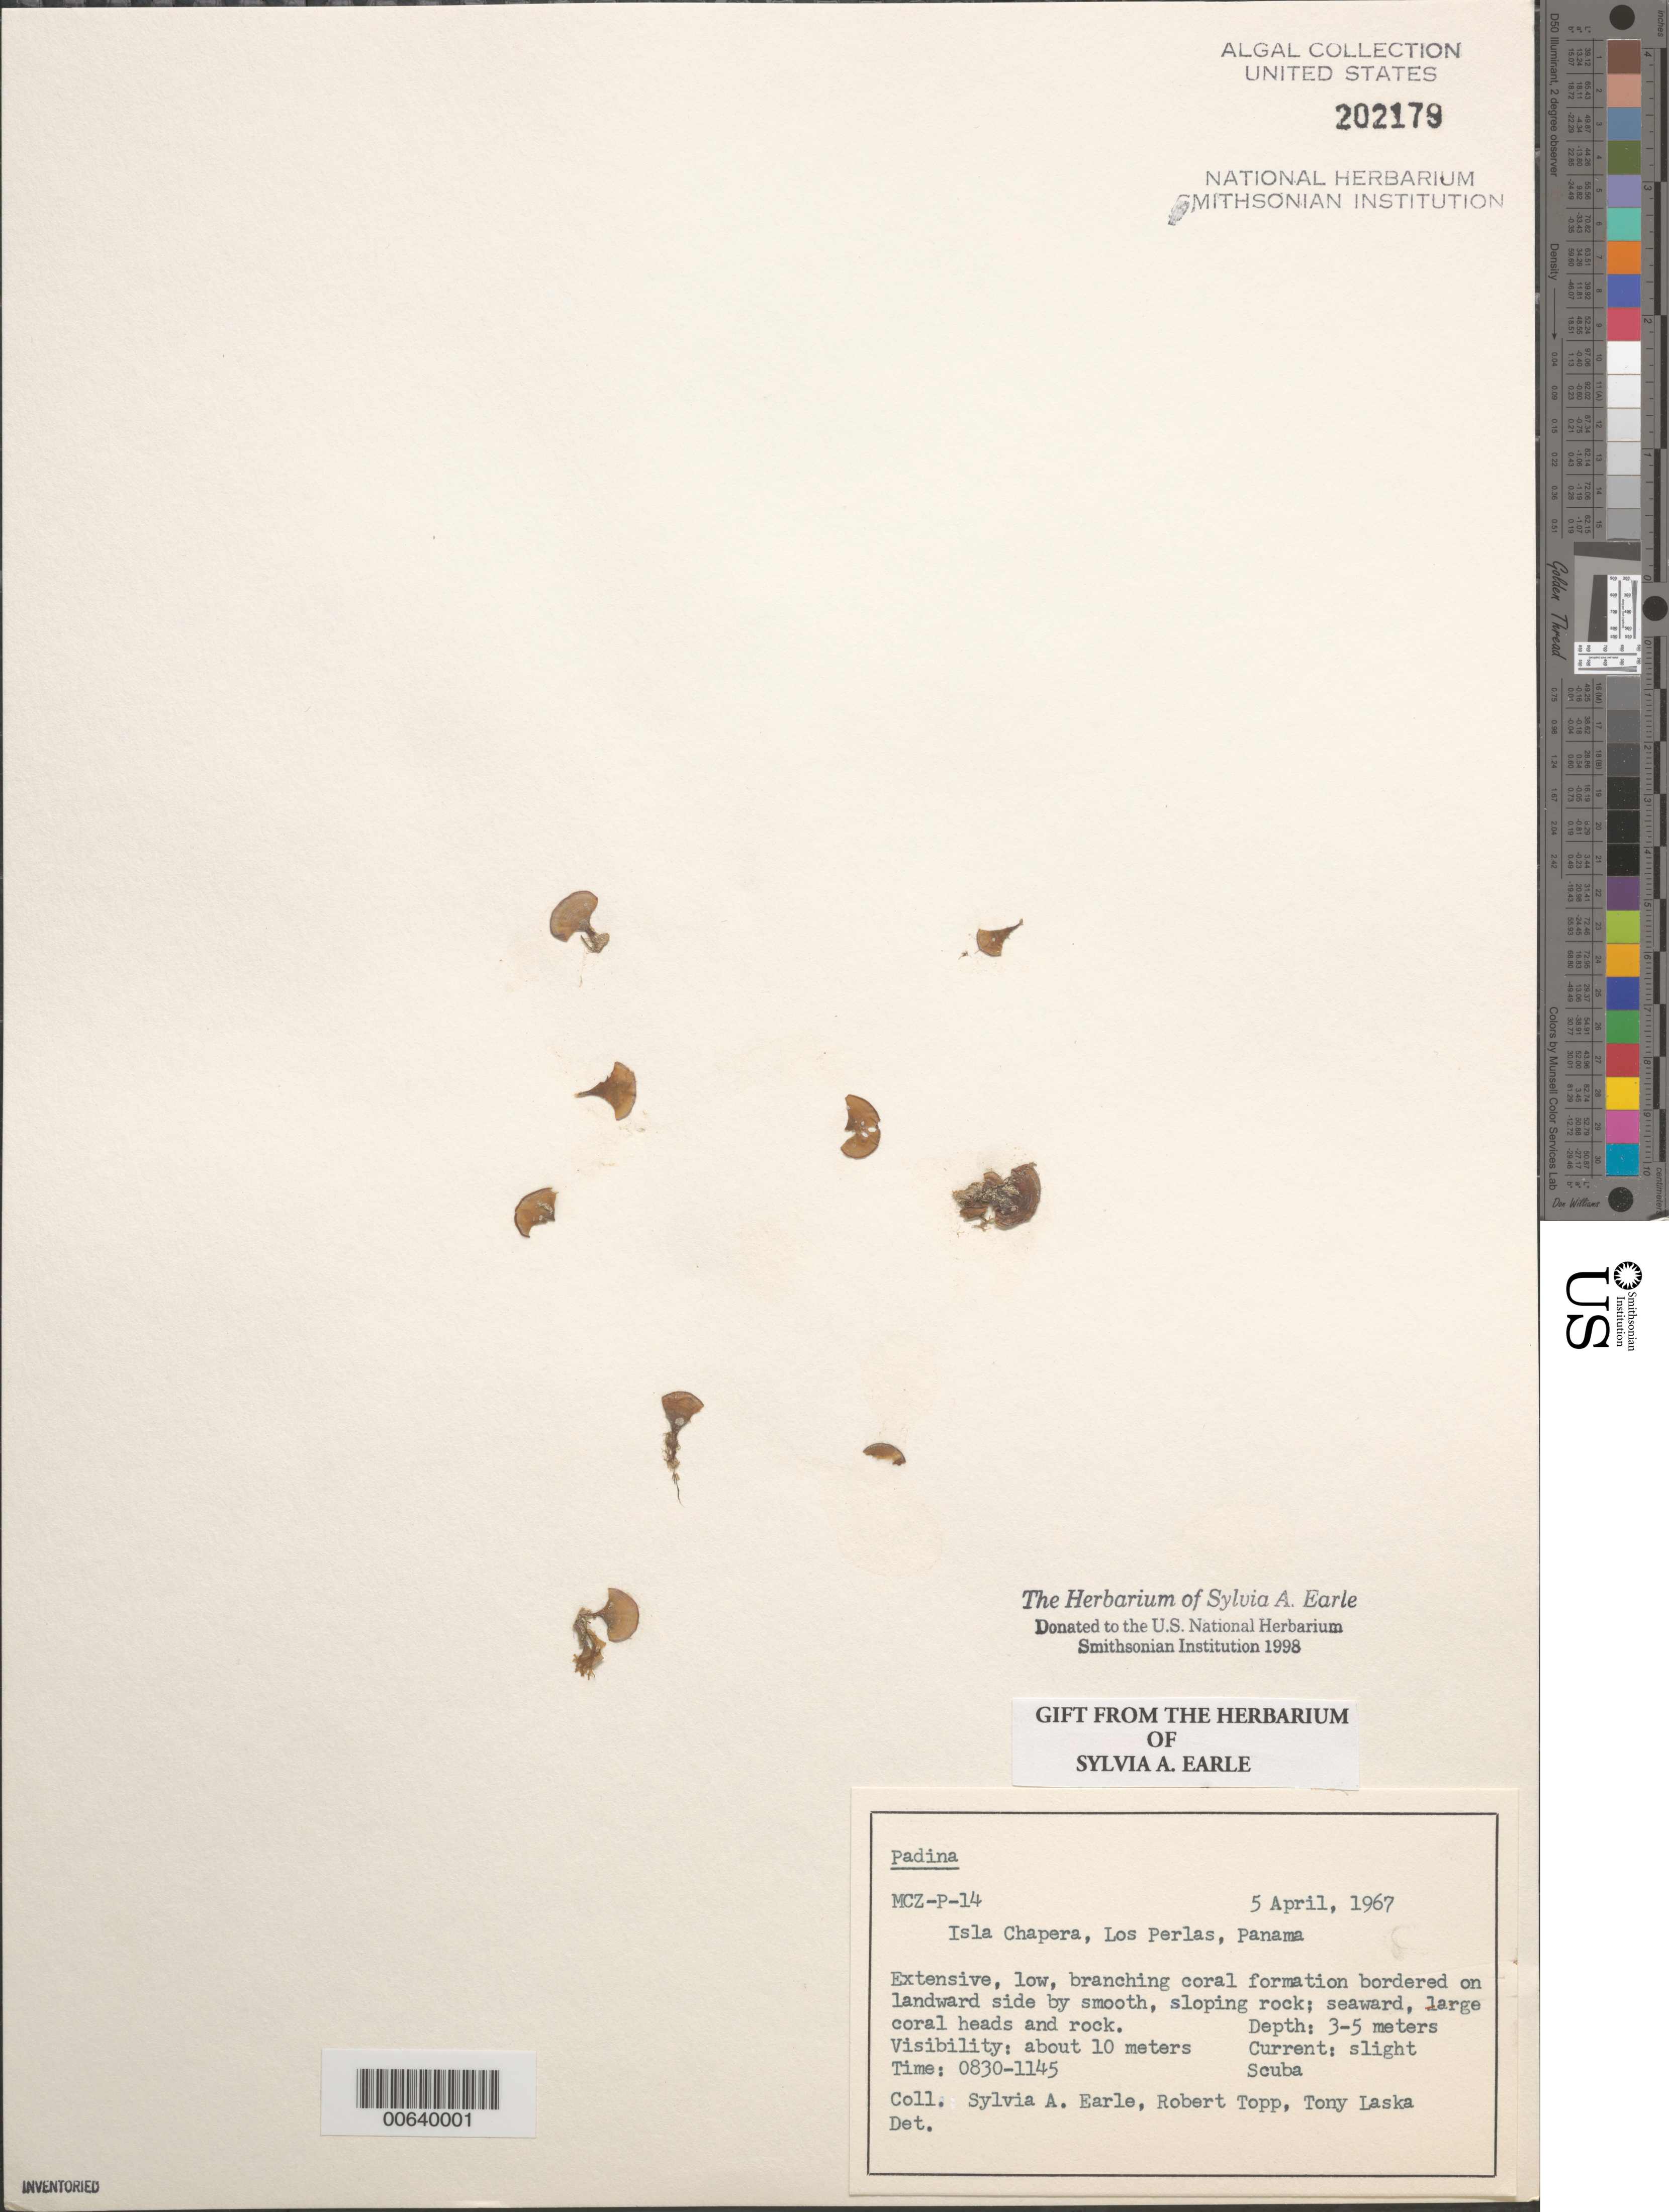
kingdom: Chromista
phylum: Ochrophyta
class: Phaeophyceae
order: Dictyotales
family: Dictyotaceae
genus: Padina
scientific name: Padina sp.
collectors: S. A. Earle, R. Topp & T. Laska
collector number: MCZ-P-14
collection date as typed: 05 Apr 1967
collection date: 1967-04-05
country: Panama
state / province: Panamá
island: Chapera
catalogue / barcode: US 202179